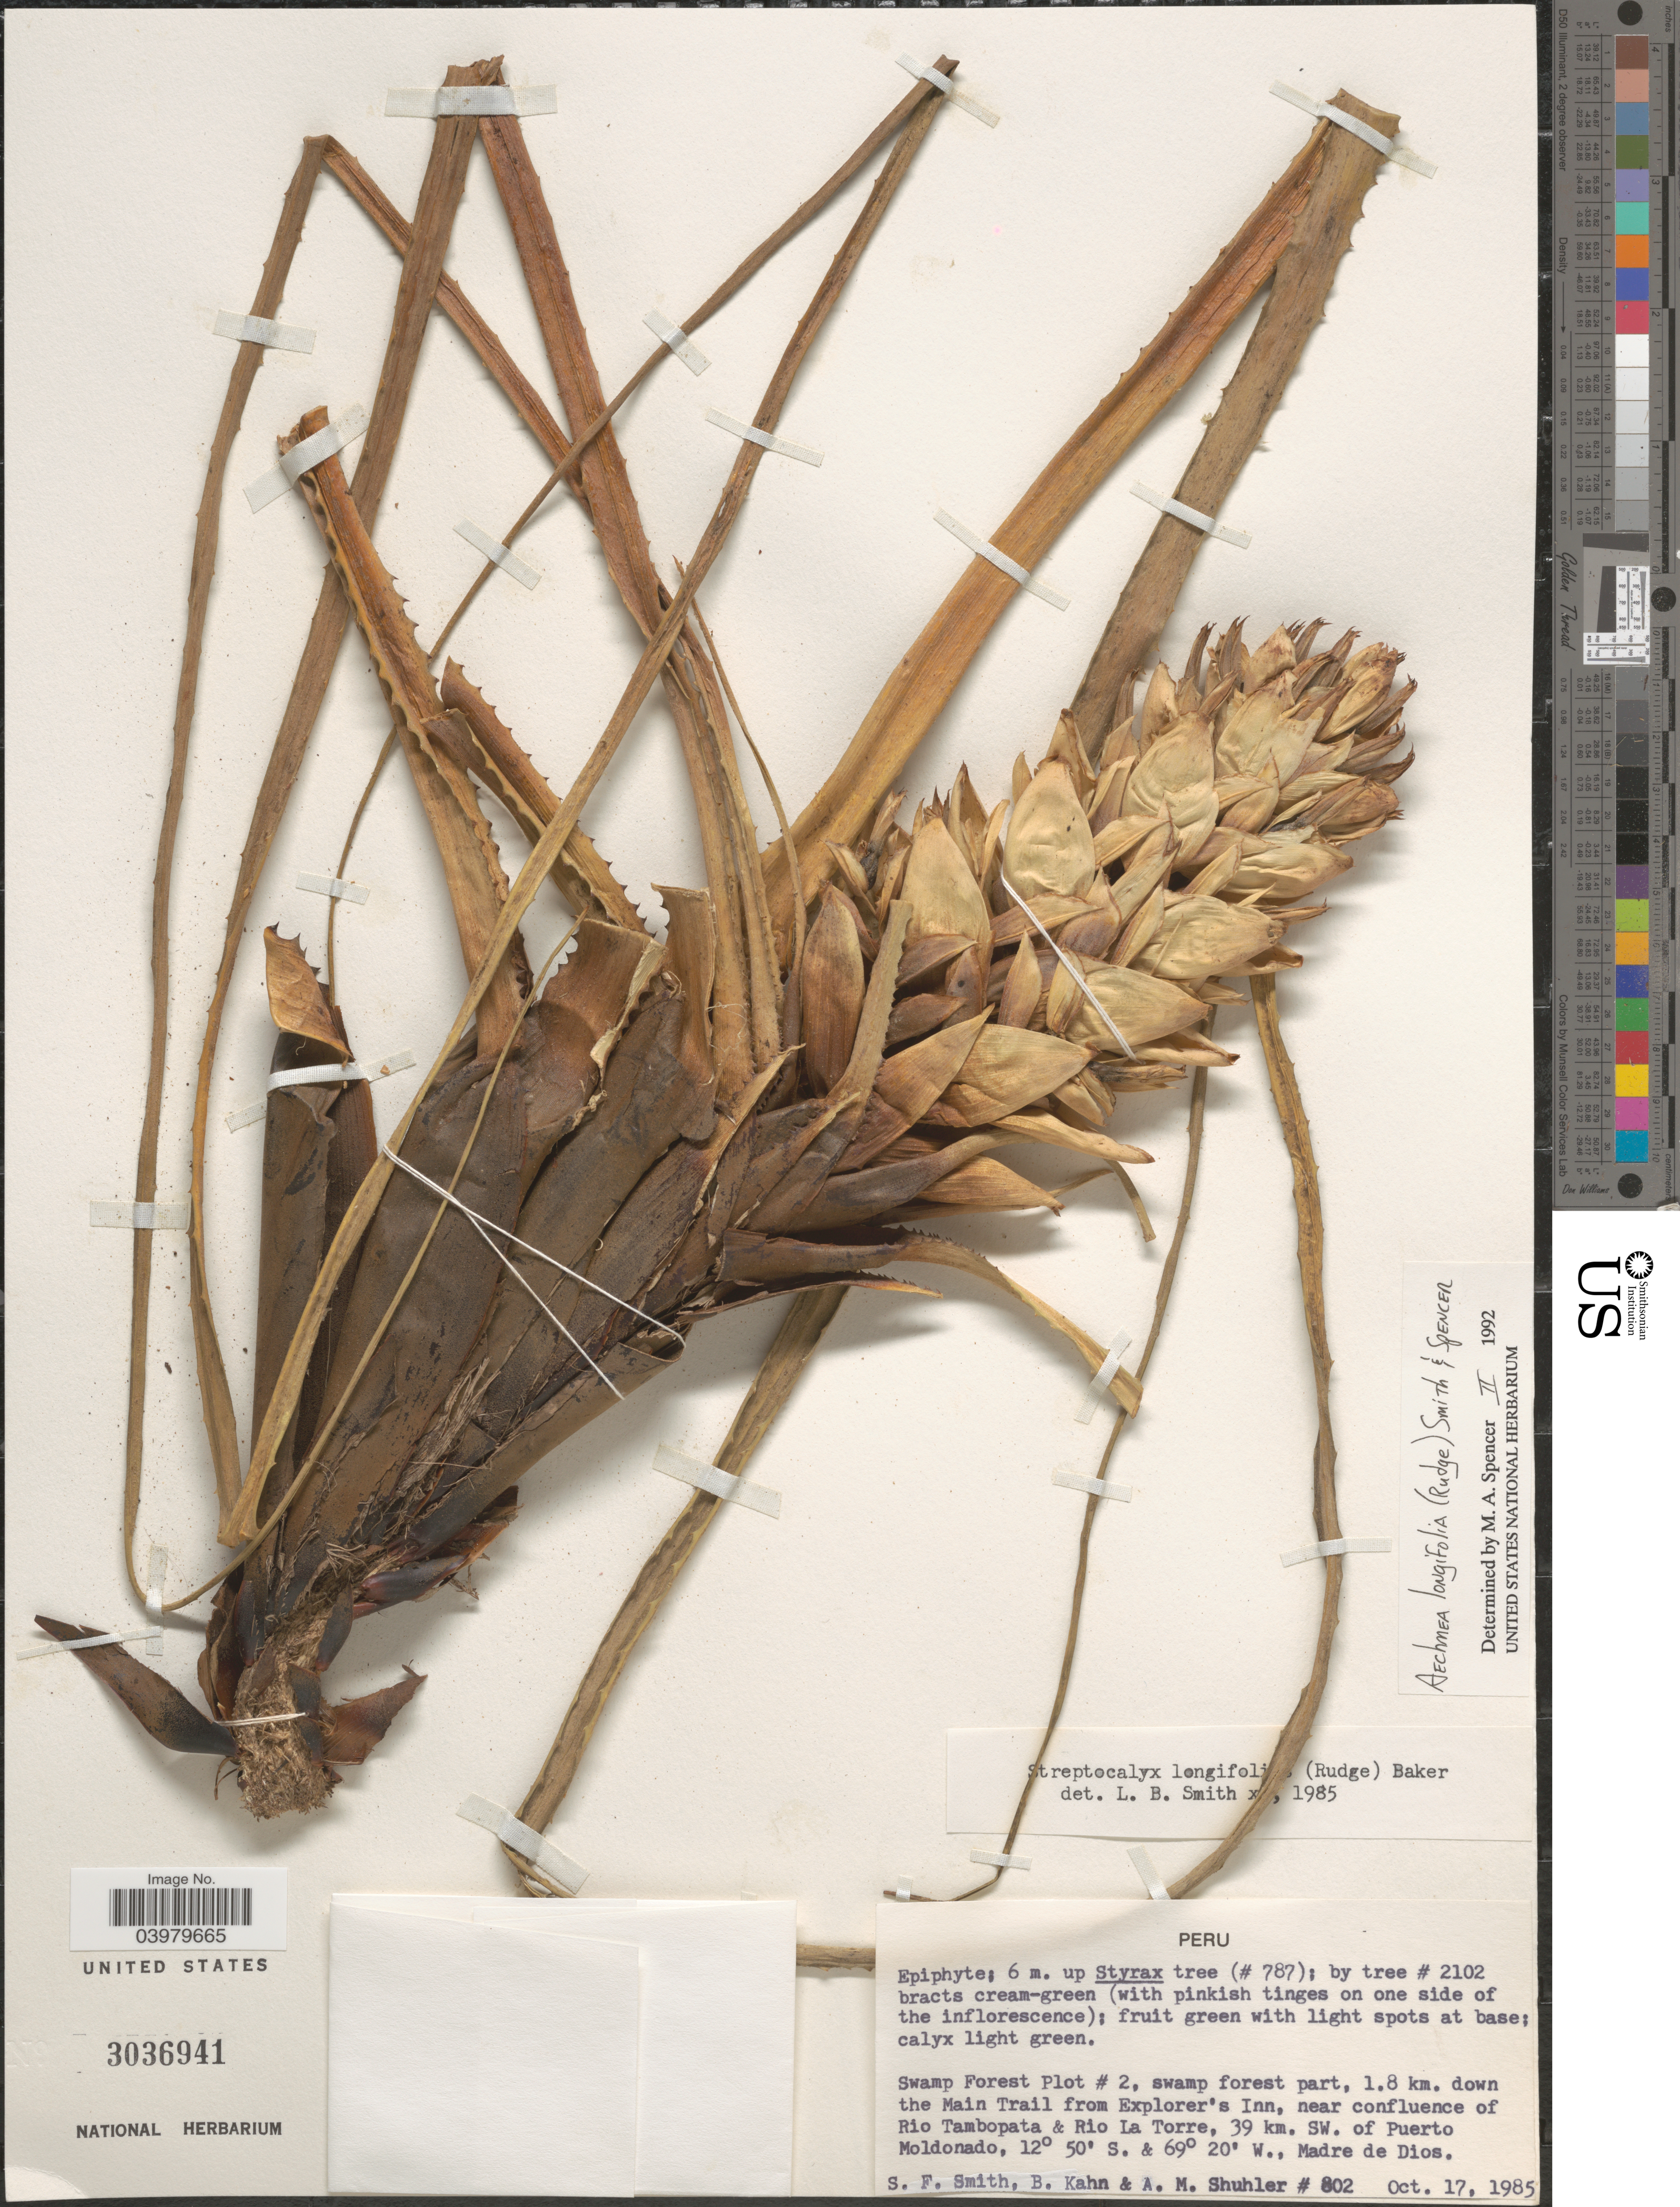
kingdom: Plantae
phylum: Tracheophyta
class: Liliopsida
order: Poales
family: Bromeliaceae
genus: Aechmea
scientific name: Aechmea longifolia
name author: (Rudge) L.B. Sm. & M.A. Spencer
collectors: S.F. Smith, B. Kahn & A. Shuhler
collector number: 802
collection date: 1985-10-17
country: Peru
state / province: Madre de Dios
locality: Swamp Forest Plot #2, swamp forest part, 1.8 km. down the Main Trail from Explorer's Inn, near confluence of Rio Tambopata & Rio La Torre, 39 km. SW. of Puerto Moldonado.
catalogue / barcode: US 3036941